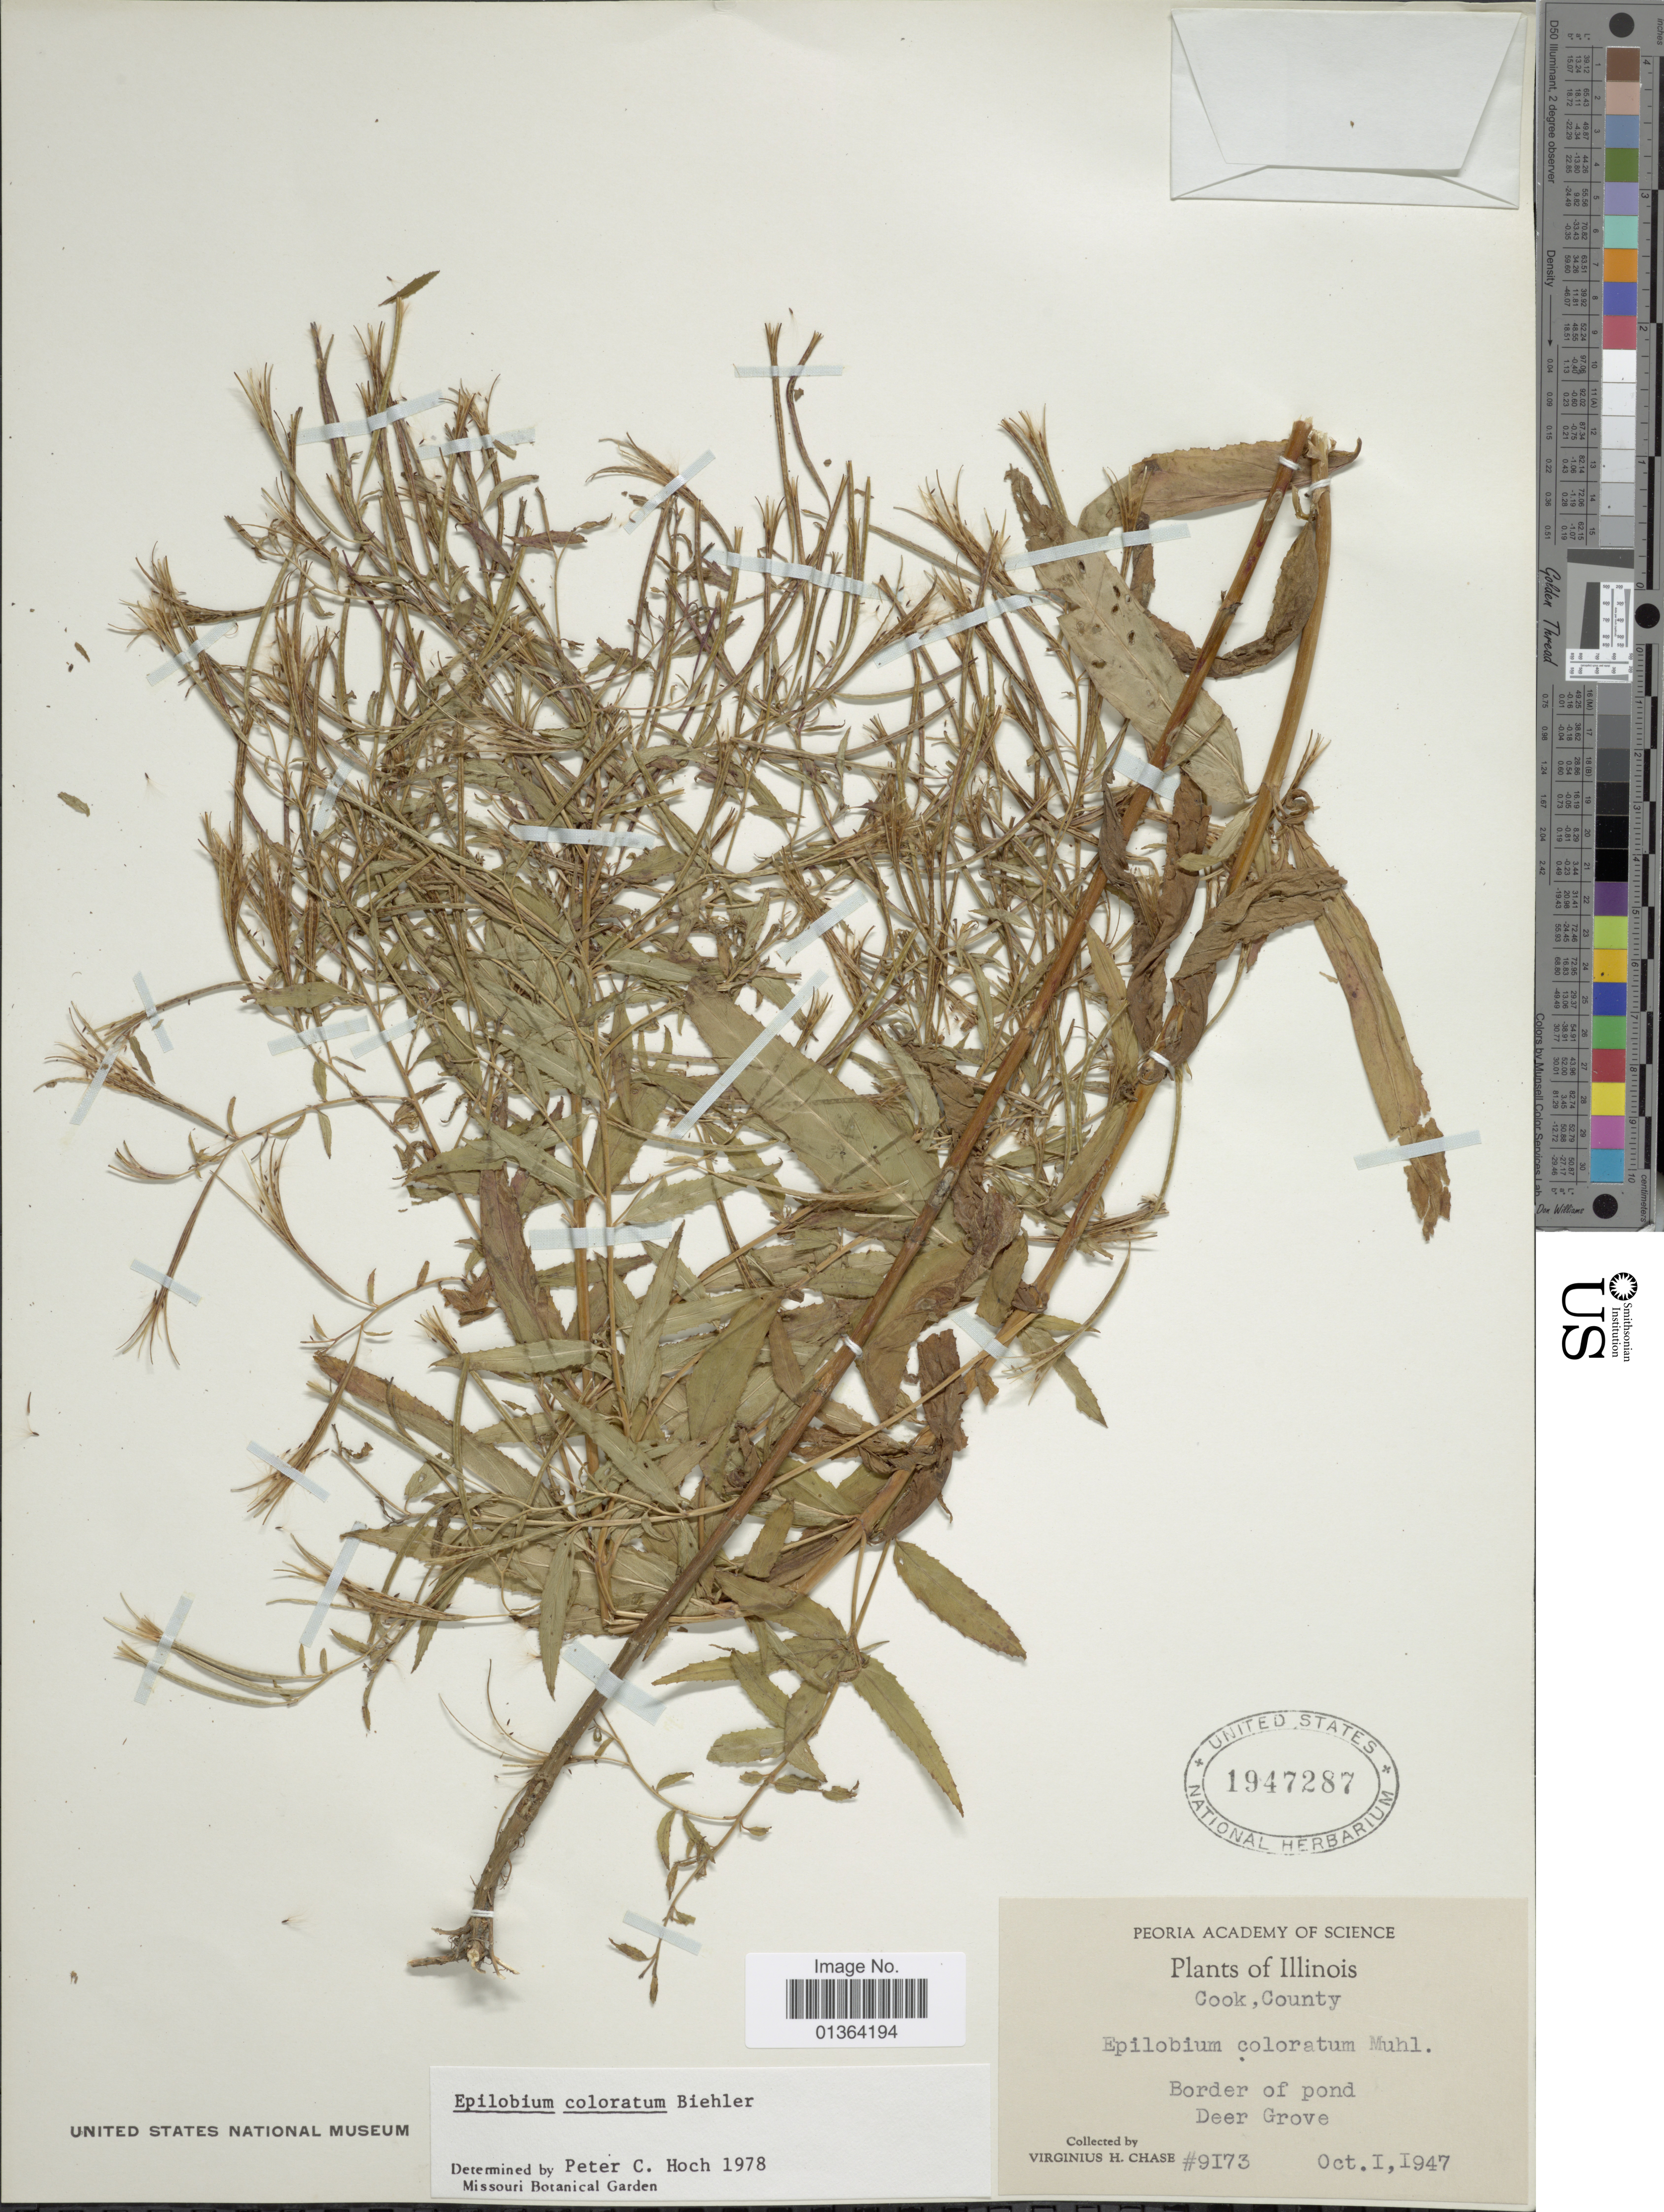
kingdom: Plantae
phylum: Tracheophyta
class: Magnoliopsida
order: Myrtales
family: Onagraceae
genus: Epilobium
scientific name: Epilobium coloratum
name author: Biehler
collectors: V. H. Chase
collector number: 9173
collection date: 1947-10-01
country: United States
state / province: Illinois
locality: Cook, County. Border of pond Deer Grove.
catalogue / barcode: US 1947287